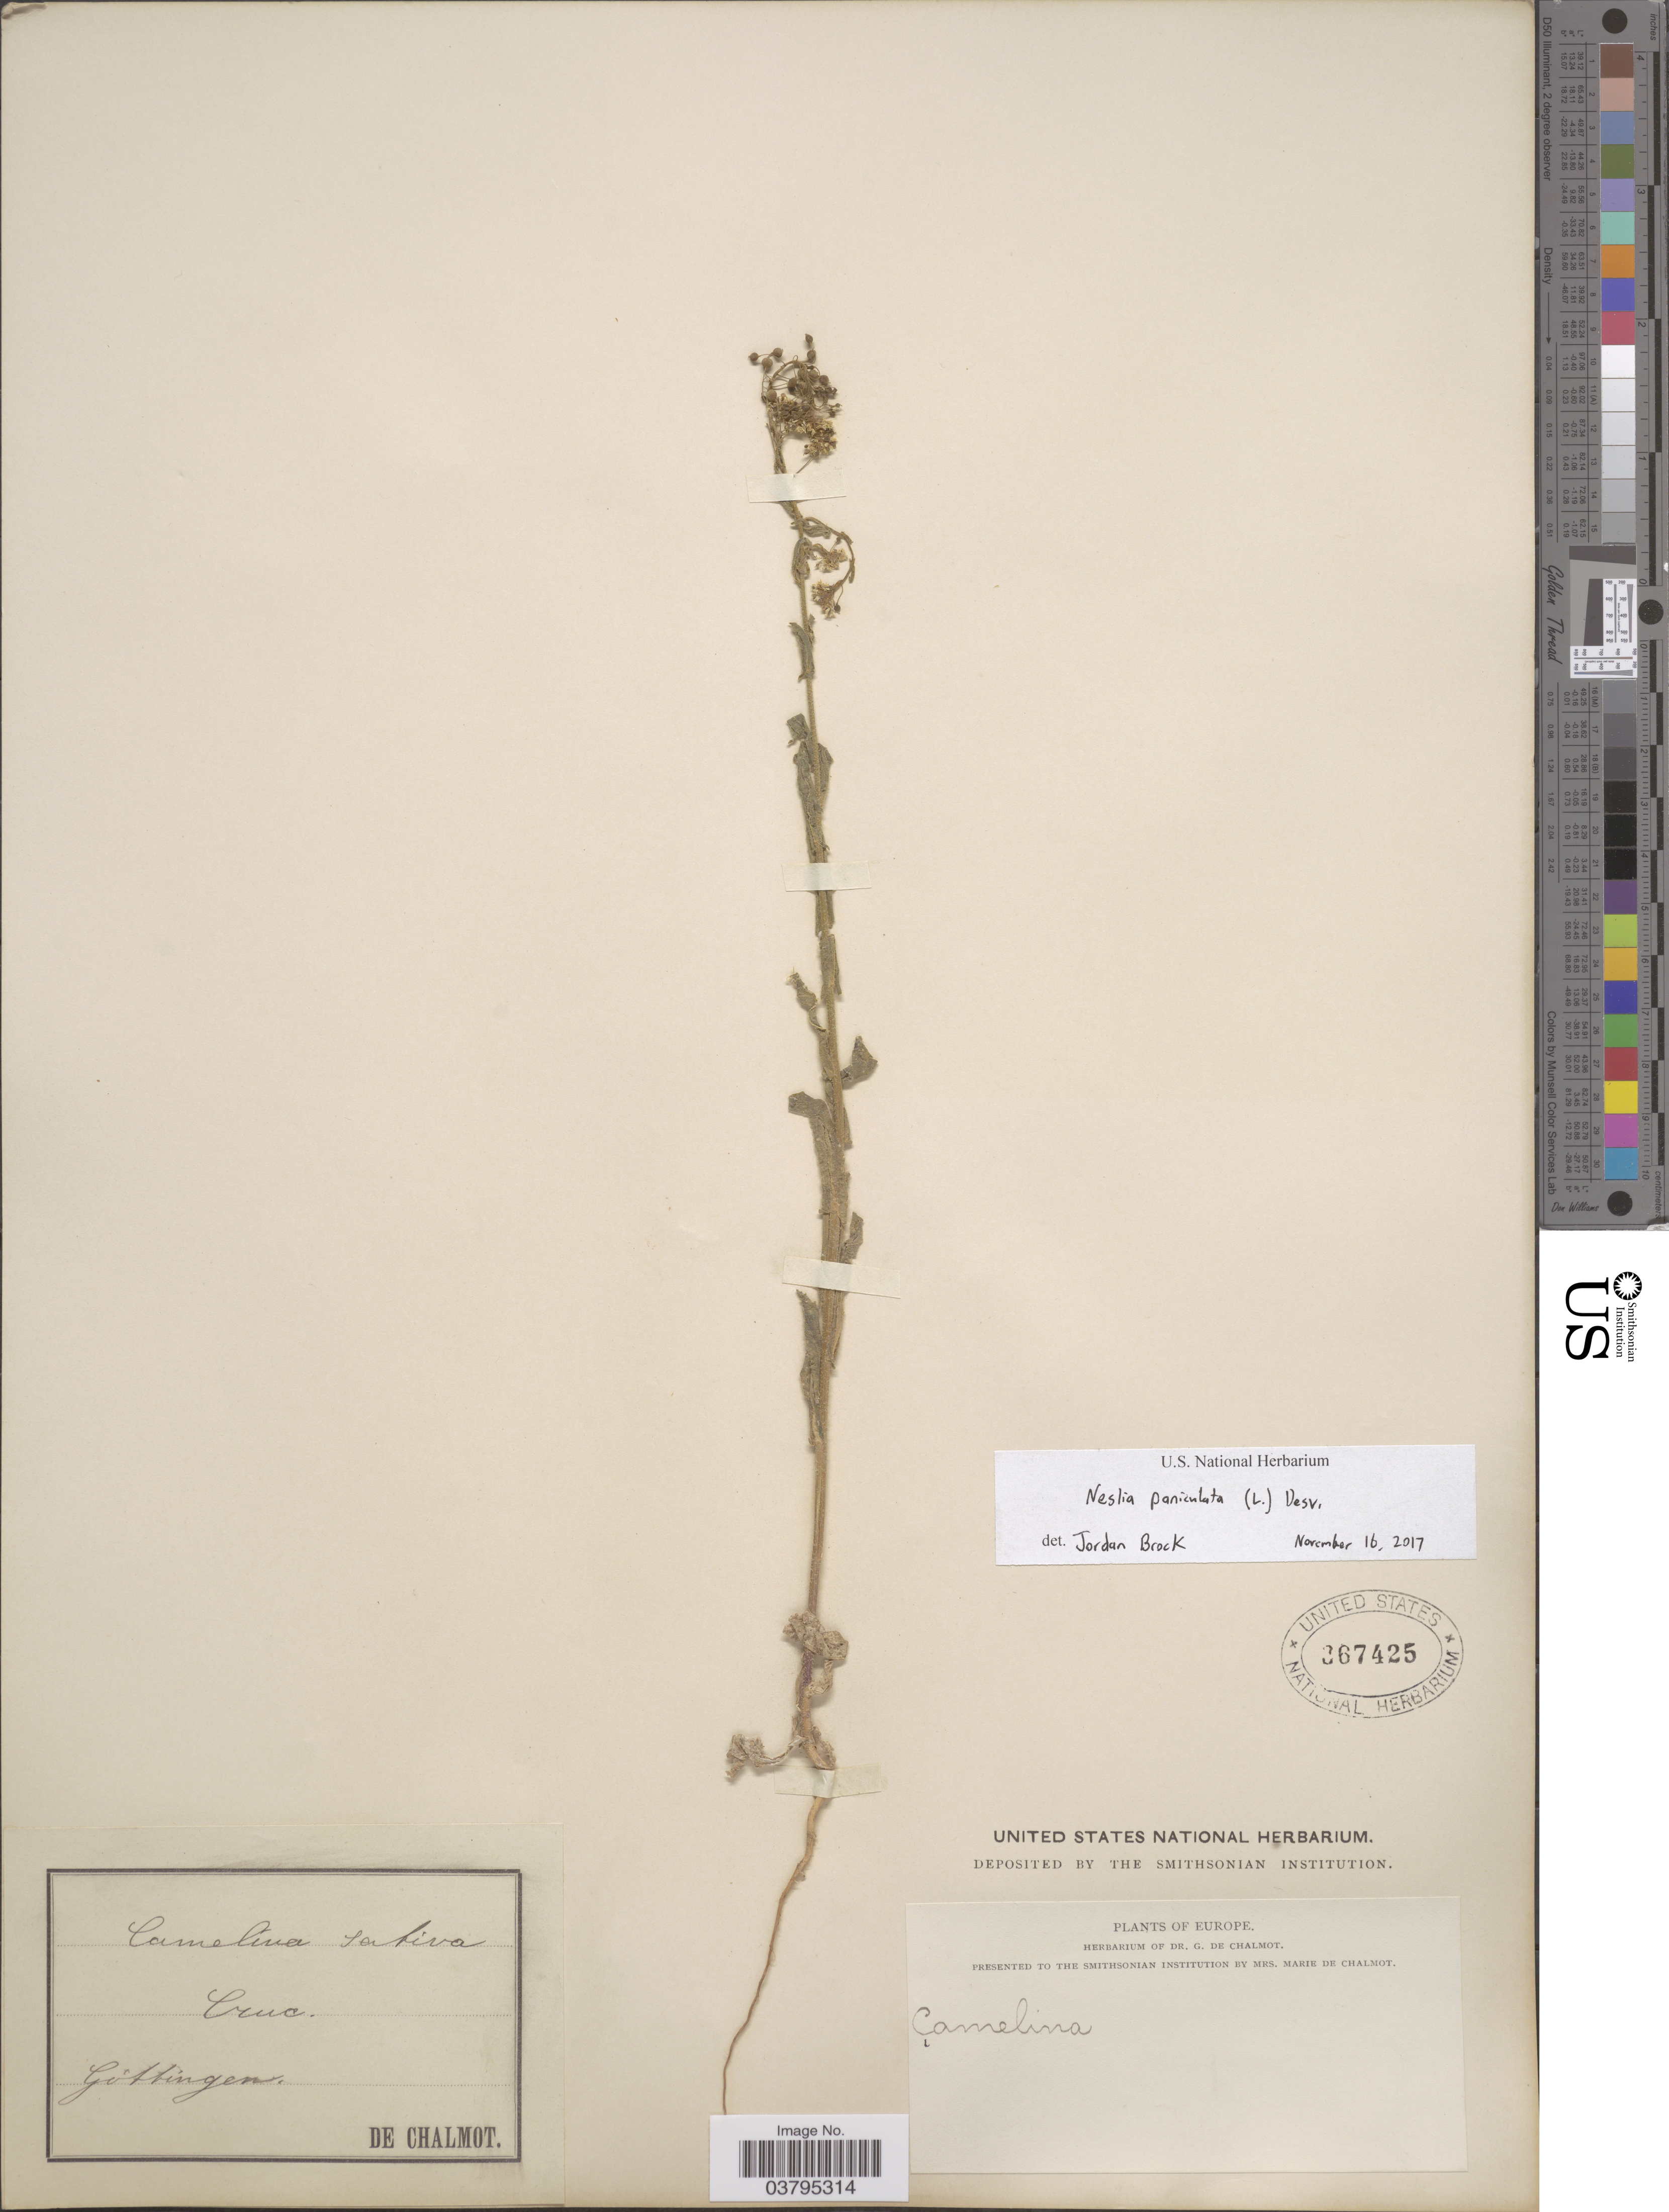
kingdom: Plantae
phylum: Tracheophyta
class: Magnoliopsida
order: Brassicales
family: Brassicaceae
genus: Neslia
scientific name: Neslia paniculata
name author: (L.) Desv.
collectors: G. de Chalmot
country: Germany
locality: Göttingen. Europe.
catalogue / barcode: US 367425